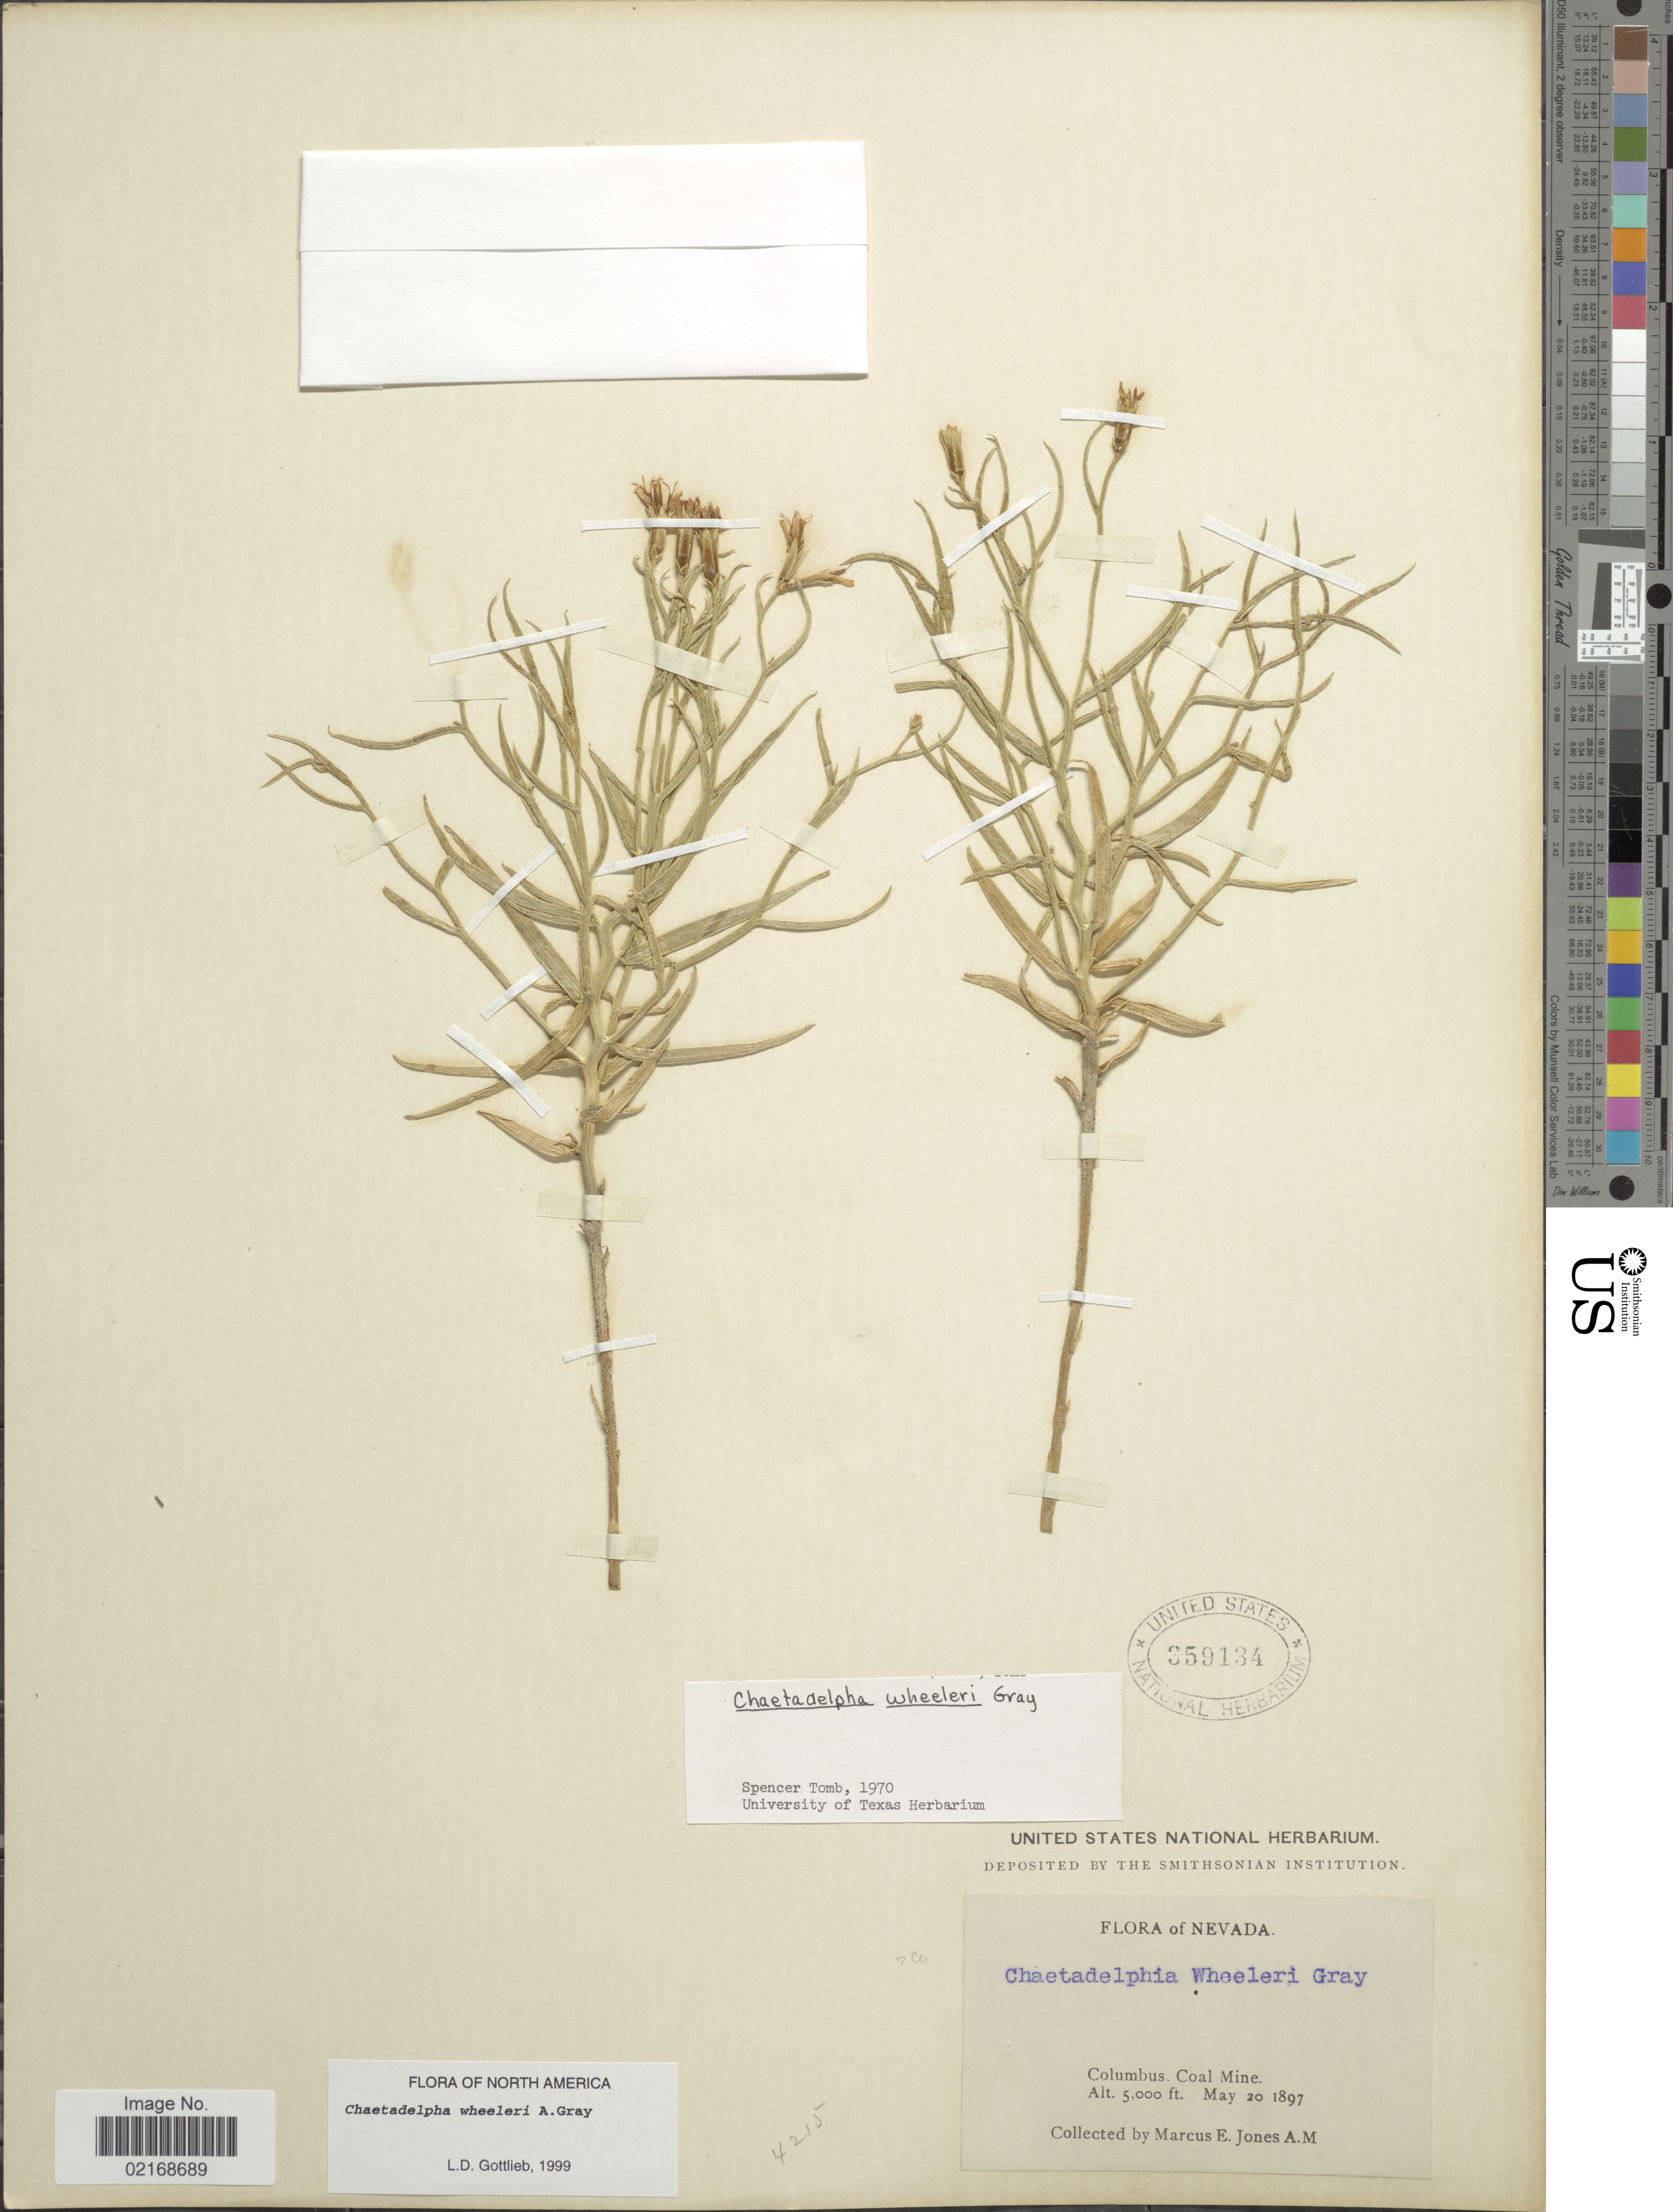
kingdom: Plantae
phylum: Tracheophyta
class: Magnoliopsida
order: Asterales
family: Asteraceae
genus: Chaetadelpha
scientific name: Chaetadelpha wheeleri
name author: A. Gray ex S. Watson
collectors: M. E. Jones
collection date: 1897-05-20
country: United States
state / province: Nevada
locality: Columbus Coal Mine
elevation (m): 1524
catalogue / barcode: US 359134